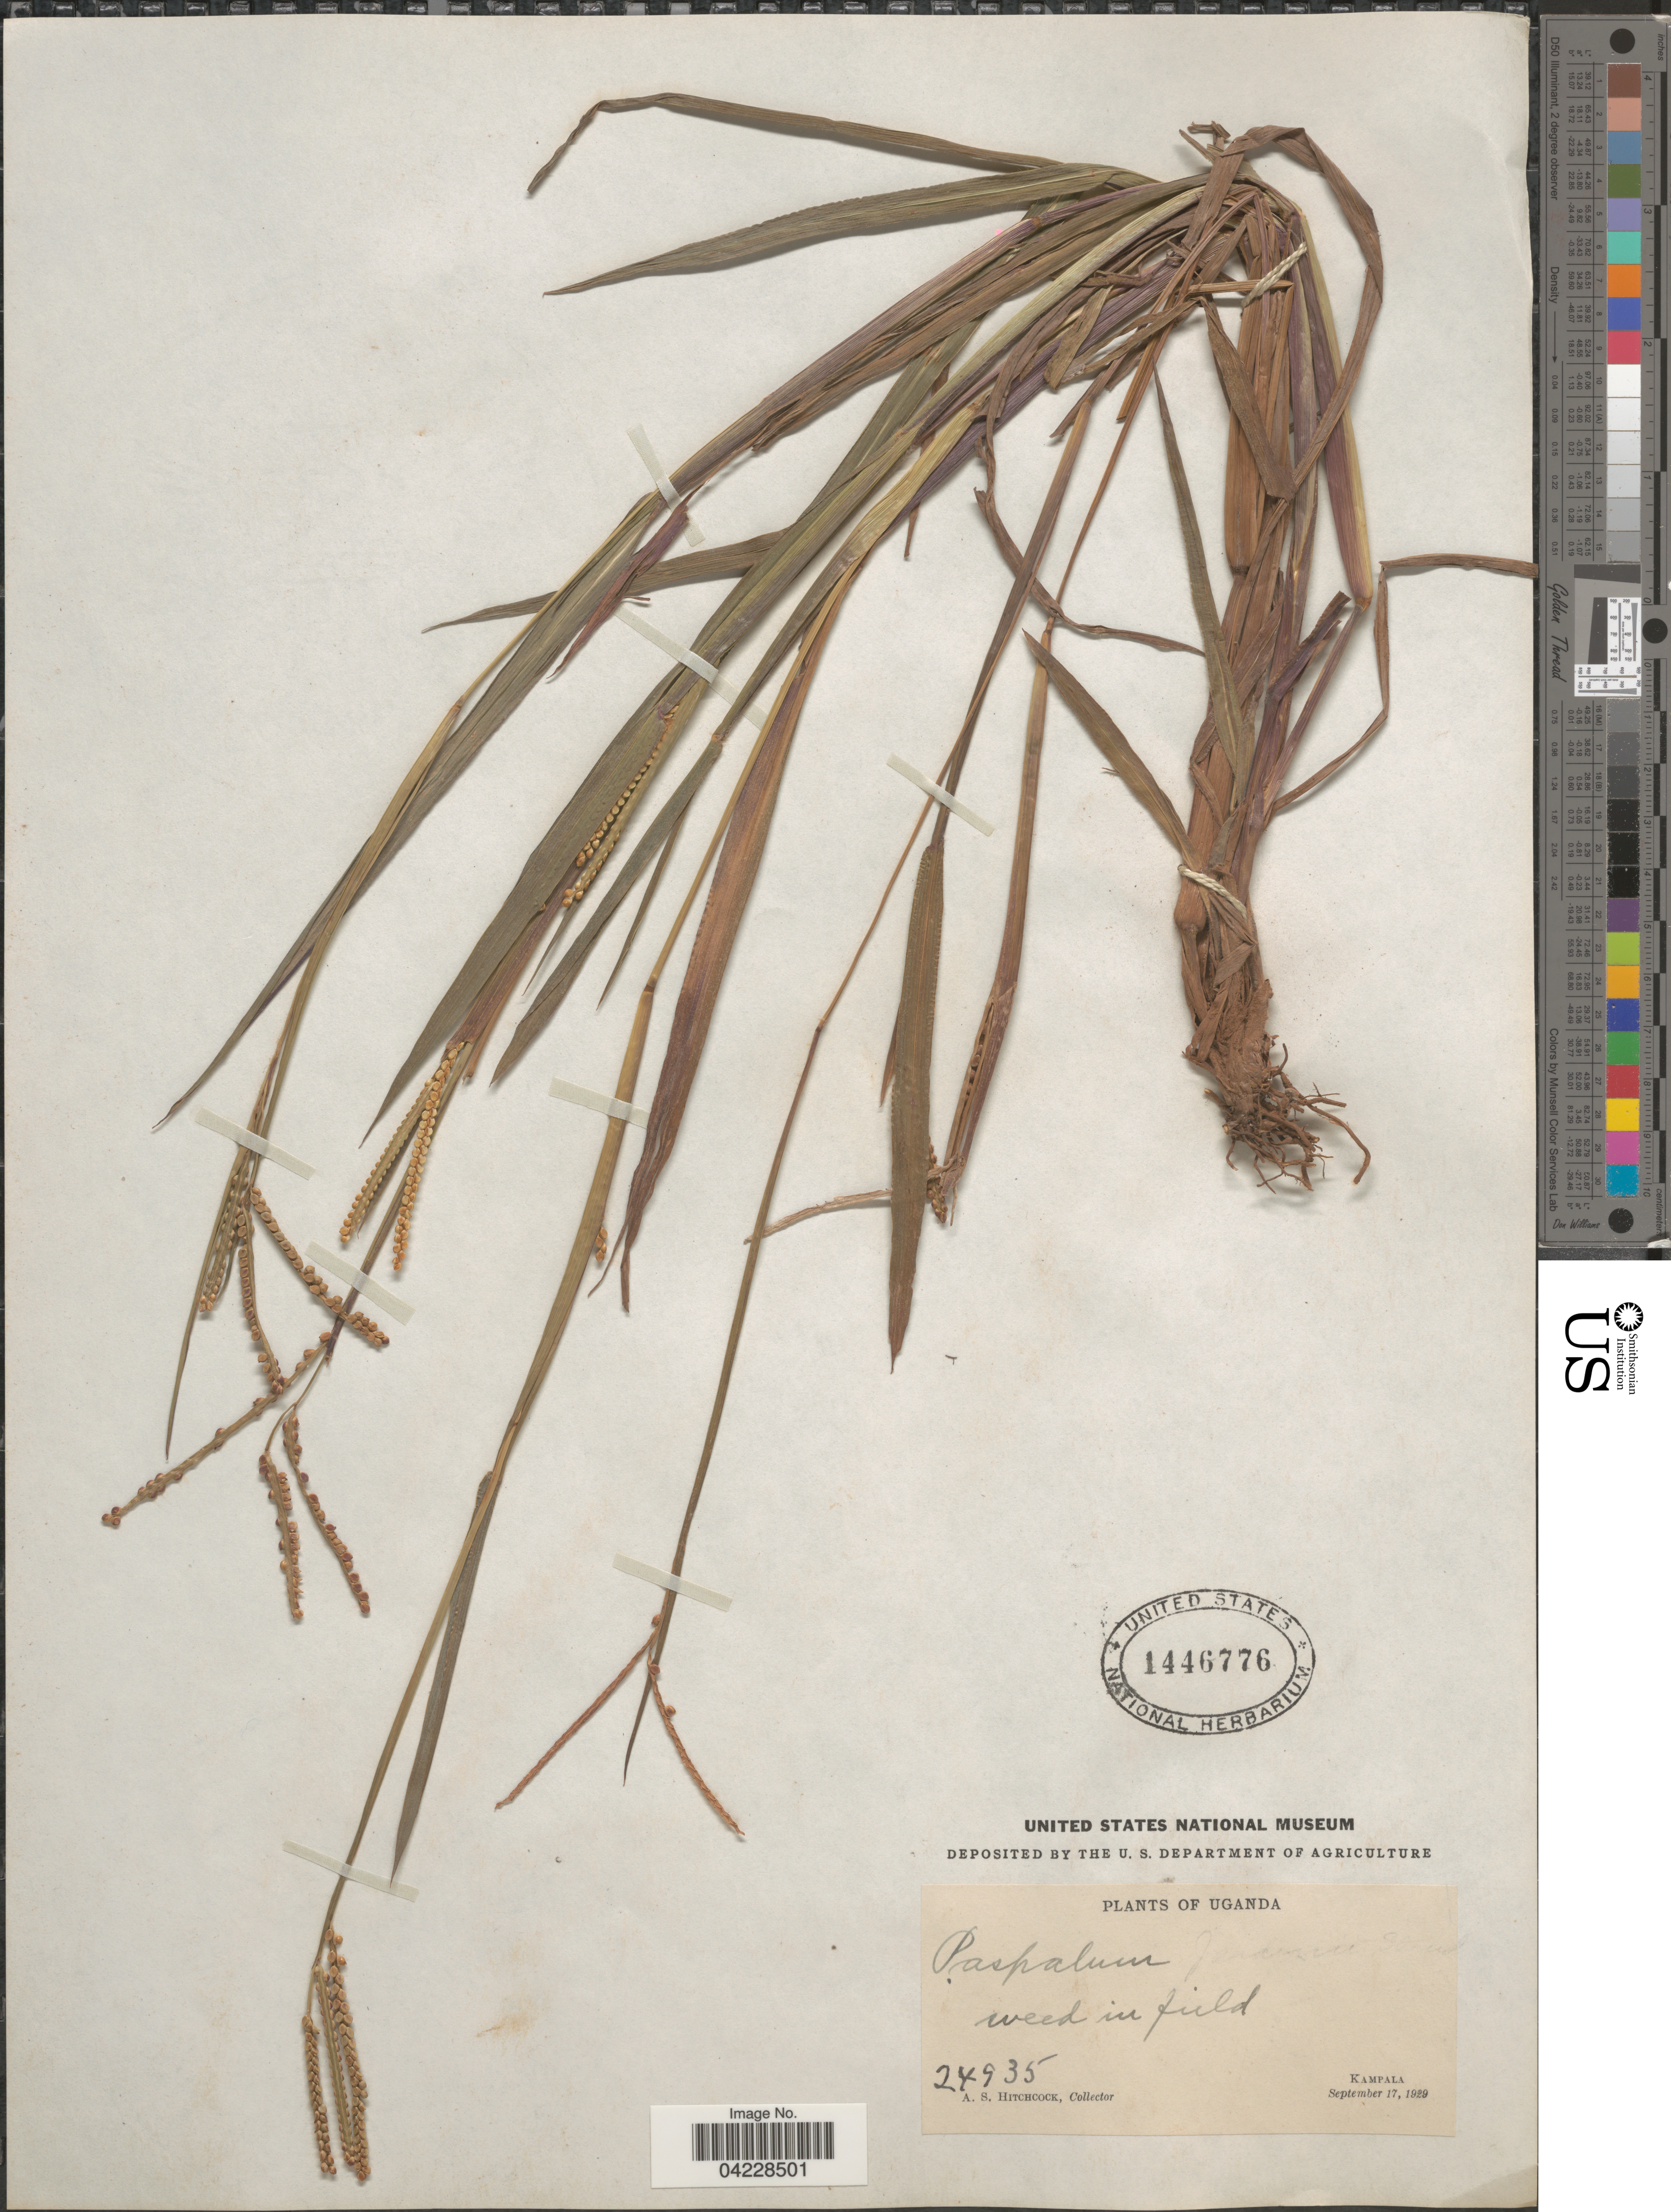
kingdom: Plantae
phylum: Tracheophyta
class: Liliopsida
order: Poales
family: Poaceae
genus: Paspalum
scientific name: Paspalum scrobiculatum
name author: L.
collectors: A. S. Hitchcock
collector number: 24935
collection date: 1929-09-17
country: Uganda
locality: Kampala.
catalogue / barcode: US 1446776